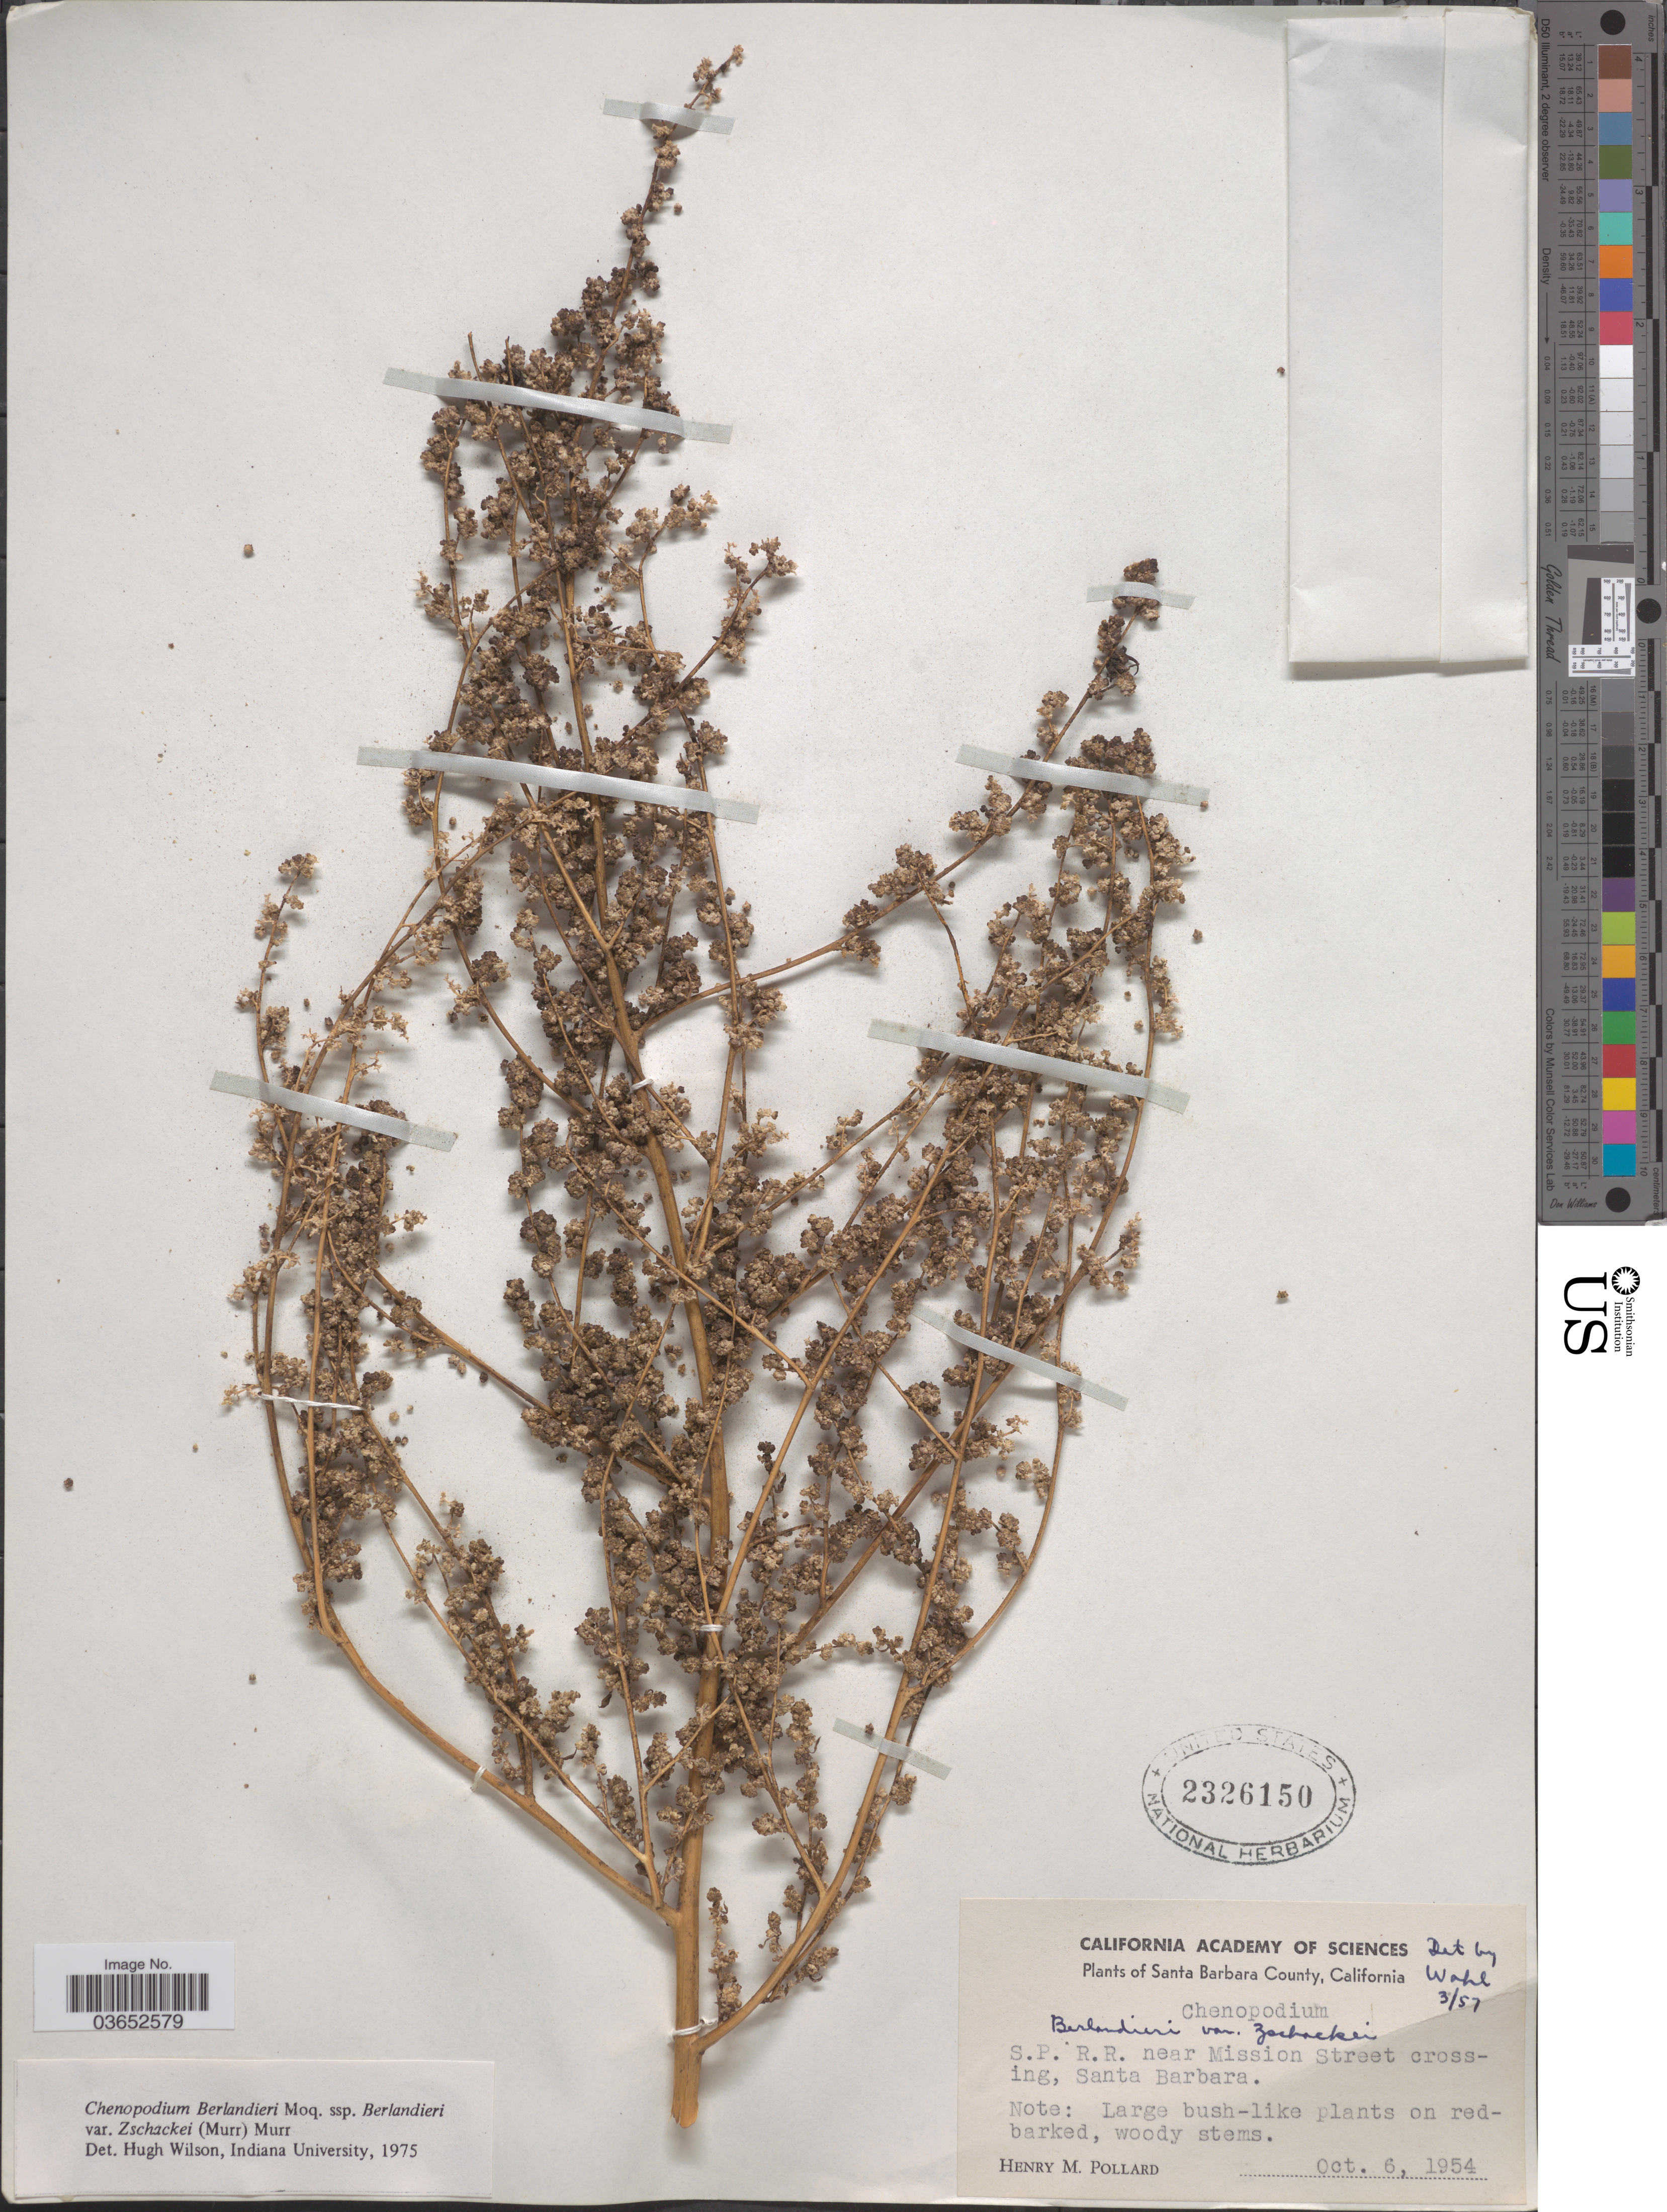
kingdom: Plantae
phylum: Tracheophyta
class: Magnoliopsida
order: Caryophyllales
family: Amaranthaceae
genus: Chenopodium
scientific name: Chenopodium berlandieri var. typicum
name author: A. Ludw. ex Graebn.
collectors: H. M. Pollard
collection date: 1954-10-06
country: United States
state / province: California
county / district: Santa Barbara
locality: Santa Barbara County. S.P. R.R. near Mission Street crossing, Santa Barbara.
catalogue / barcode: US 2326150